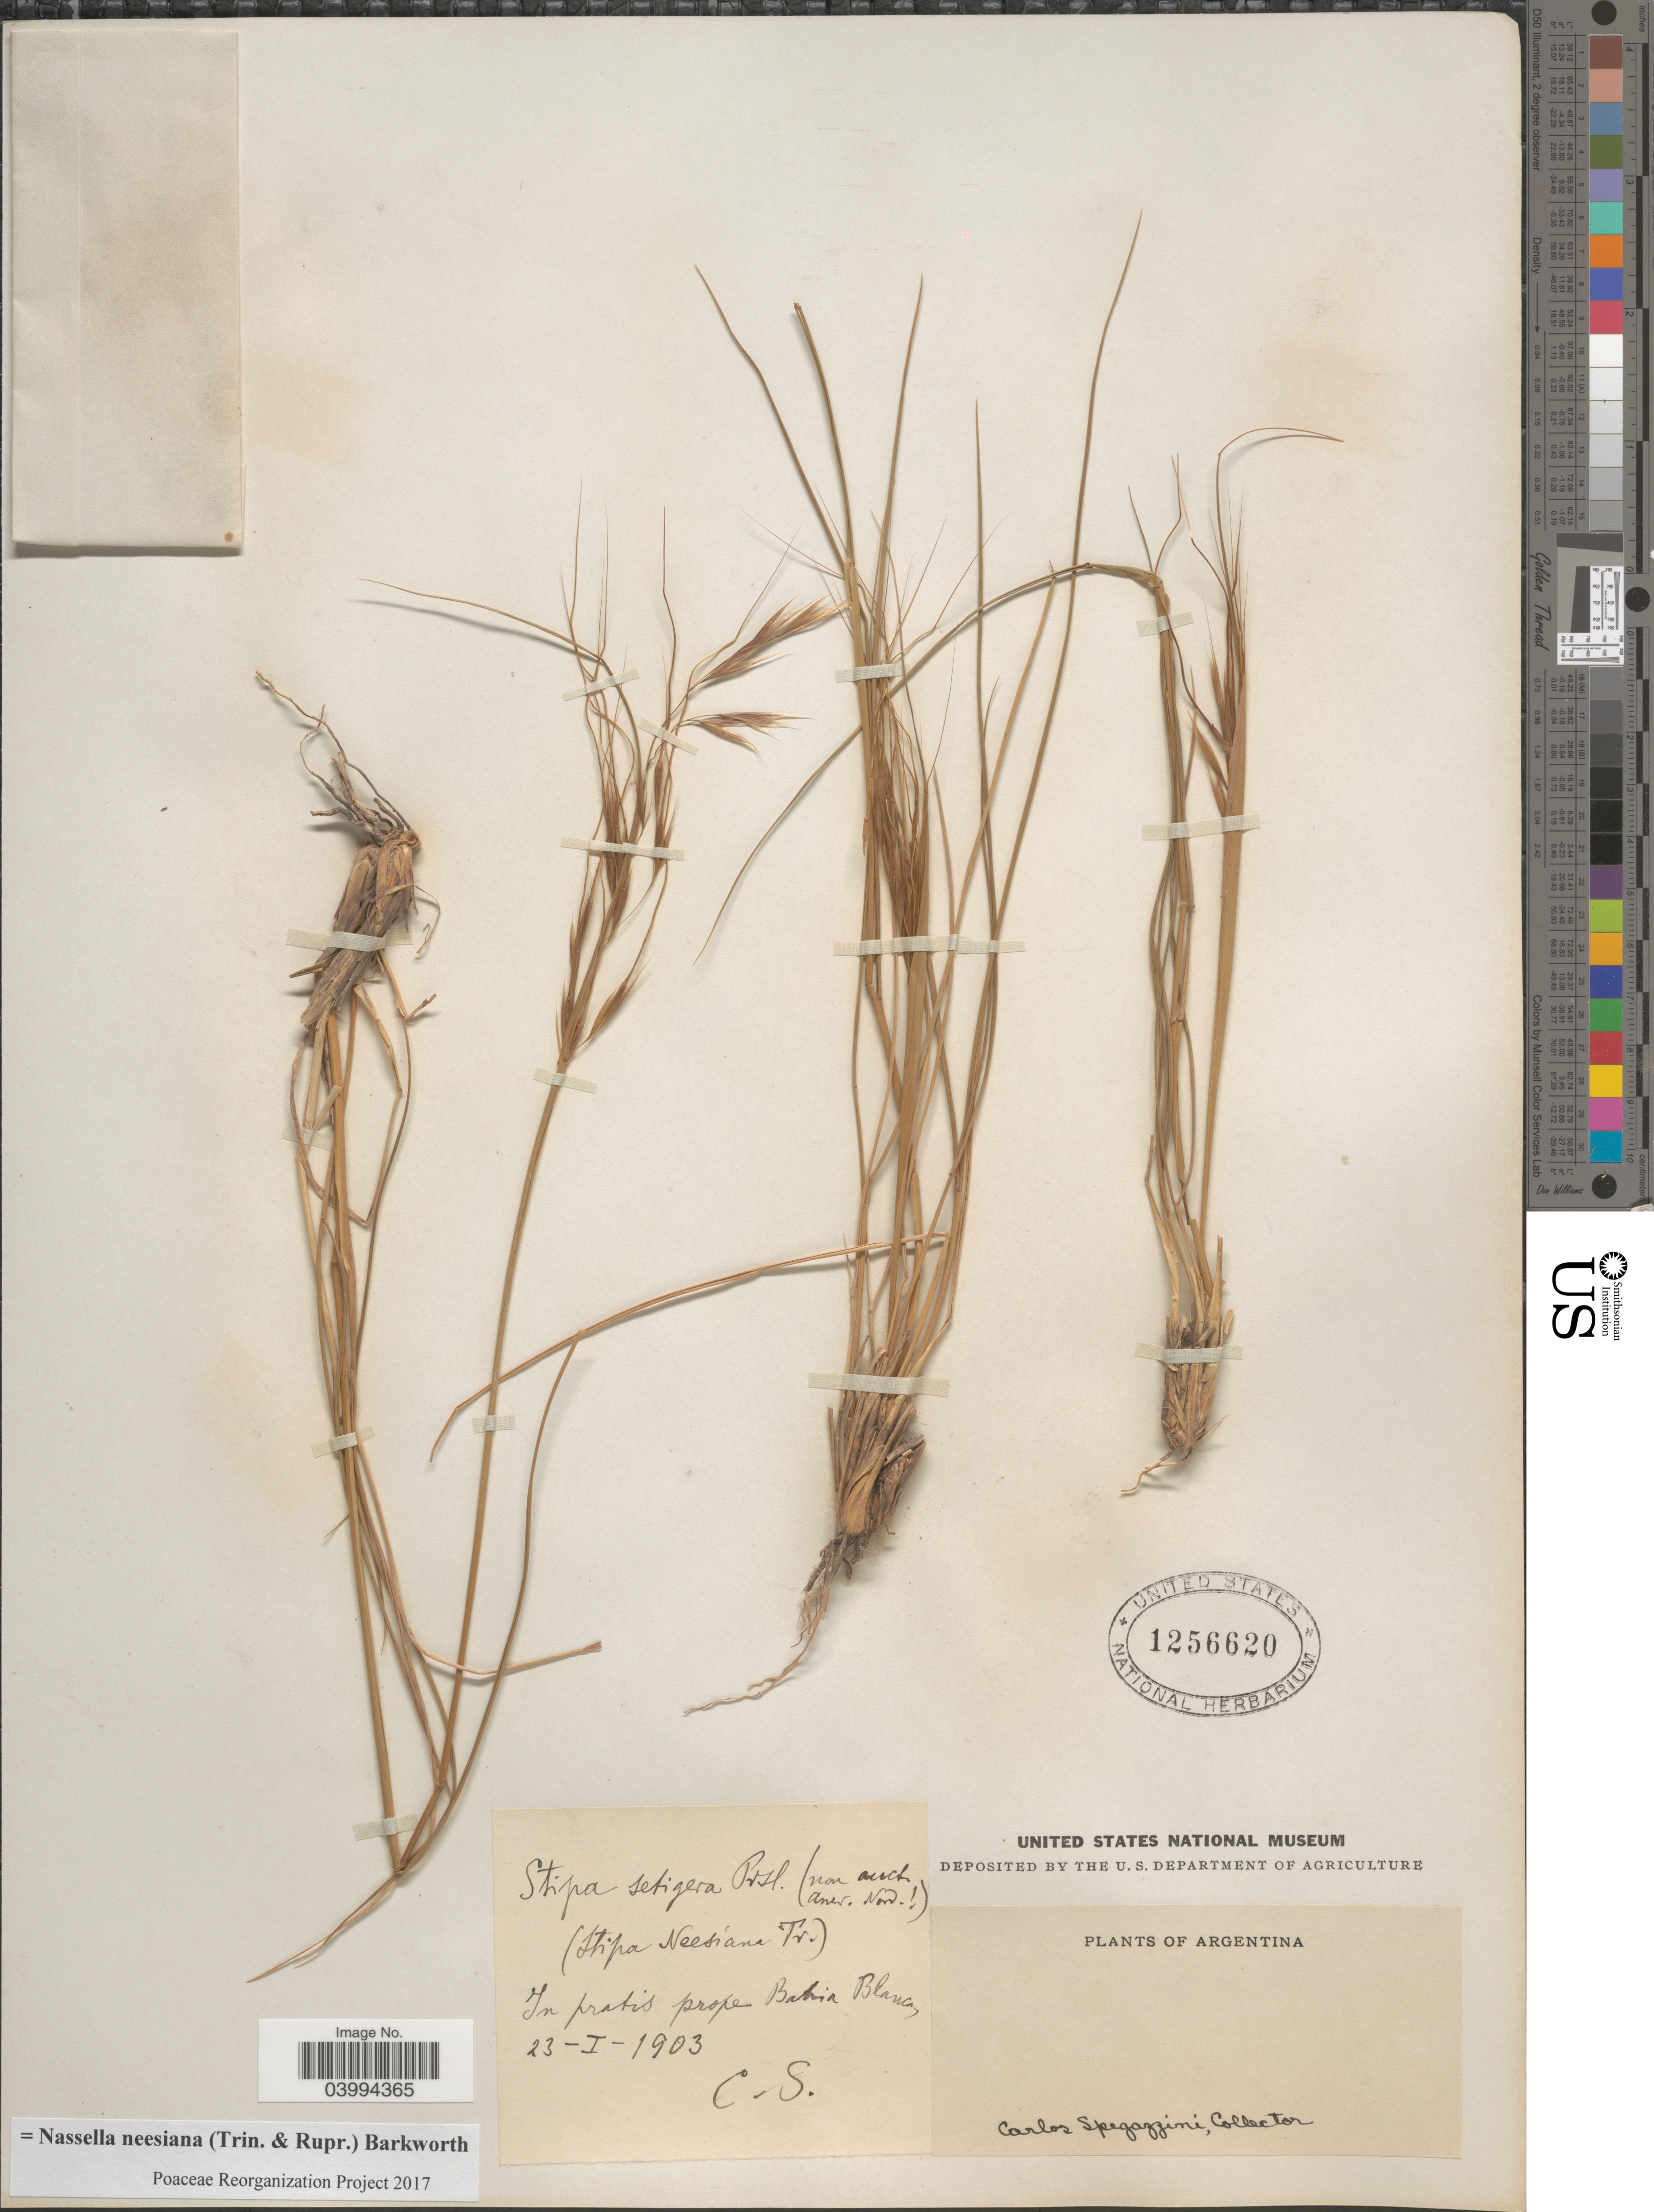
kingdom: Plantae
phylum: Tracheophyta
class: Liliopsida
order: Poales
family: Poaceae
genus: Nassella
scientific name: Nassella neesiana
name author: (Trin. & Rupr.) Barkworth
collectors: C. L. Spegazzini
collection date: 1903-01-23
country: Argentina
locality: In pratis prope Bahia Blanca.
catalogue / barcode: US 1256620